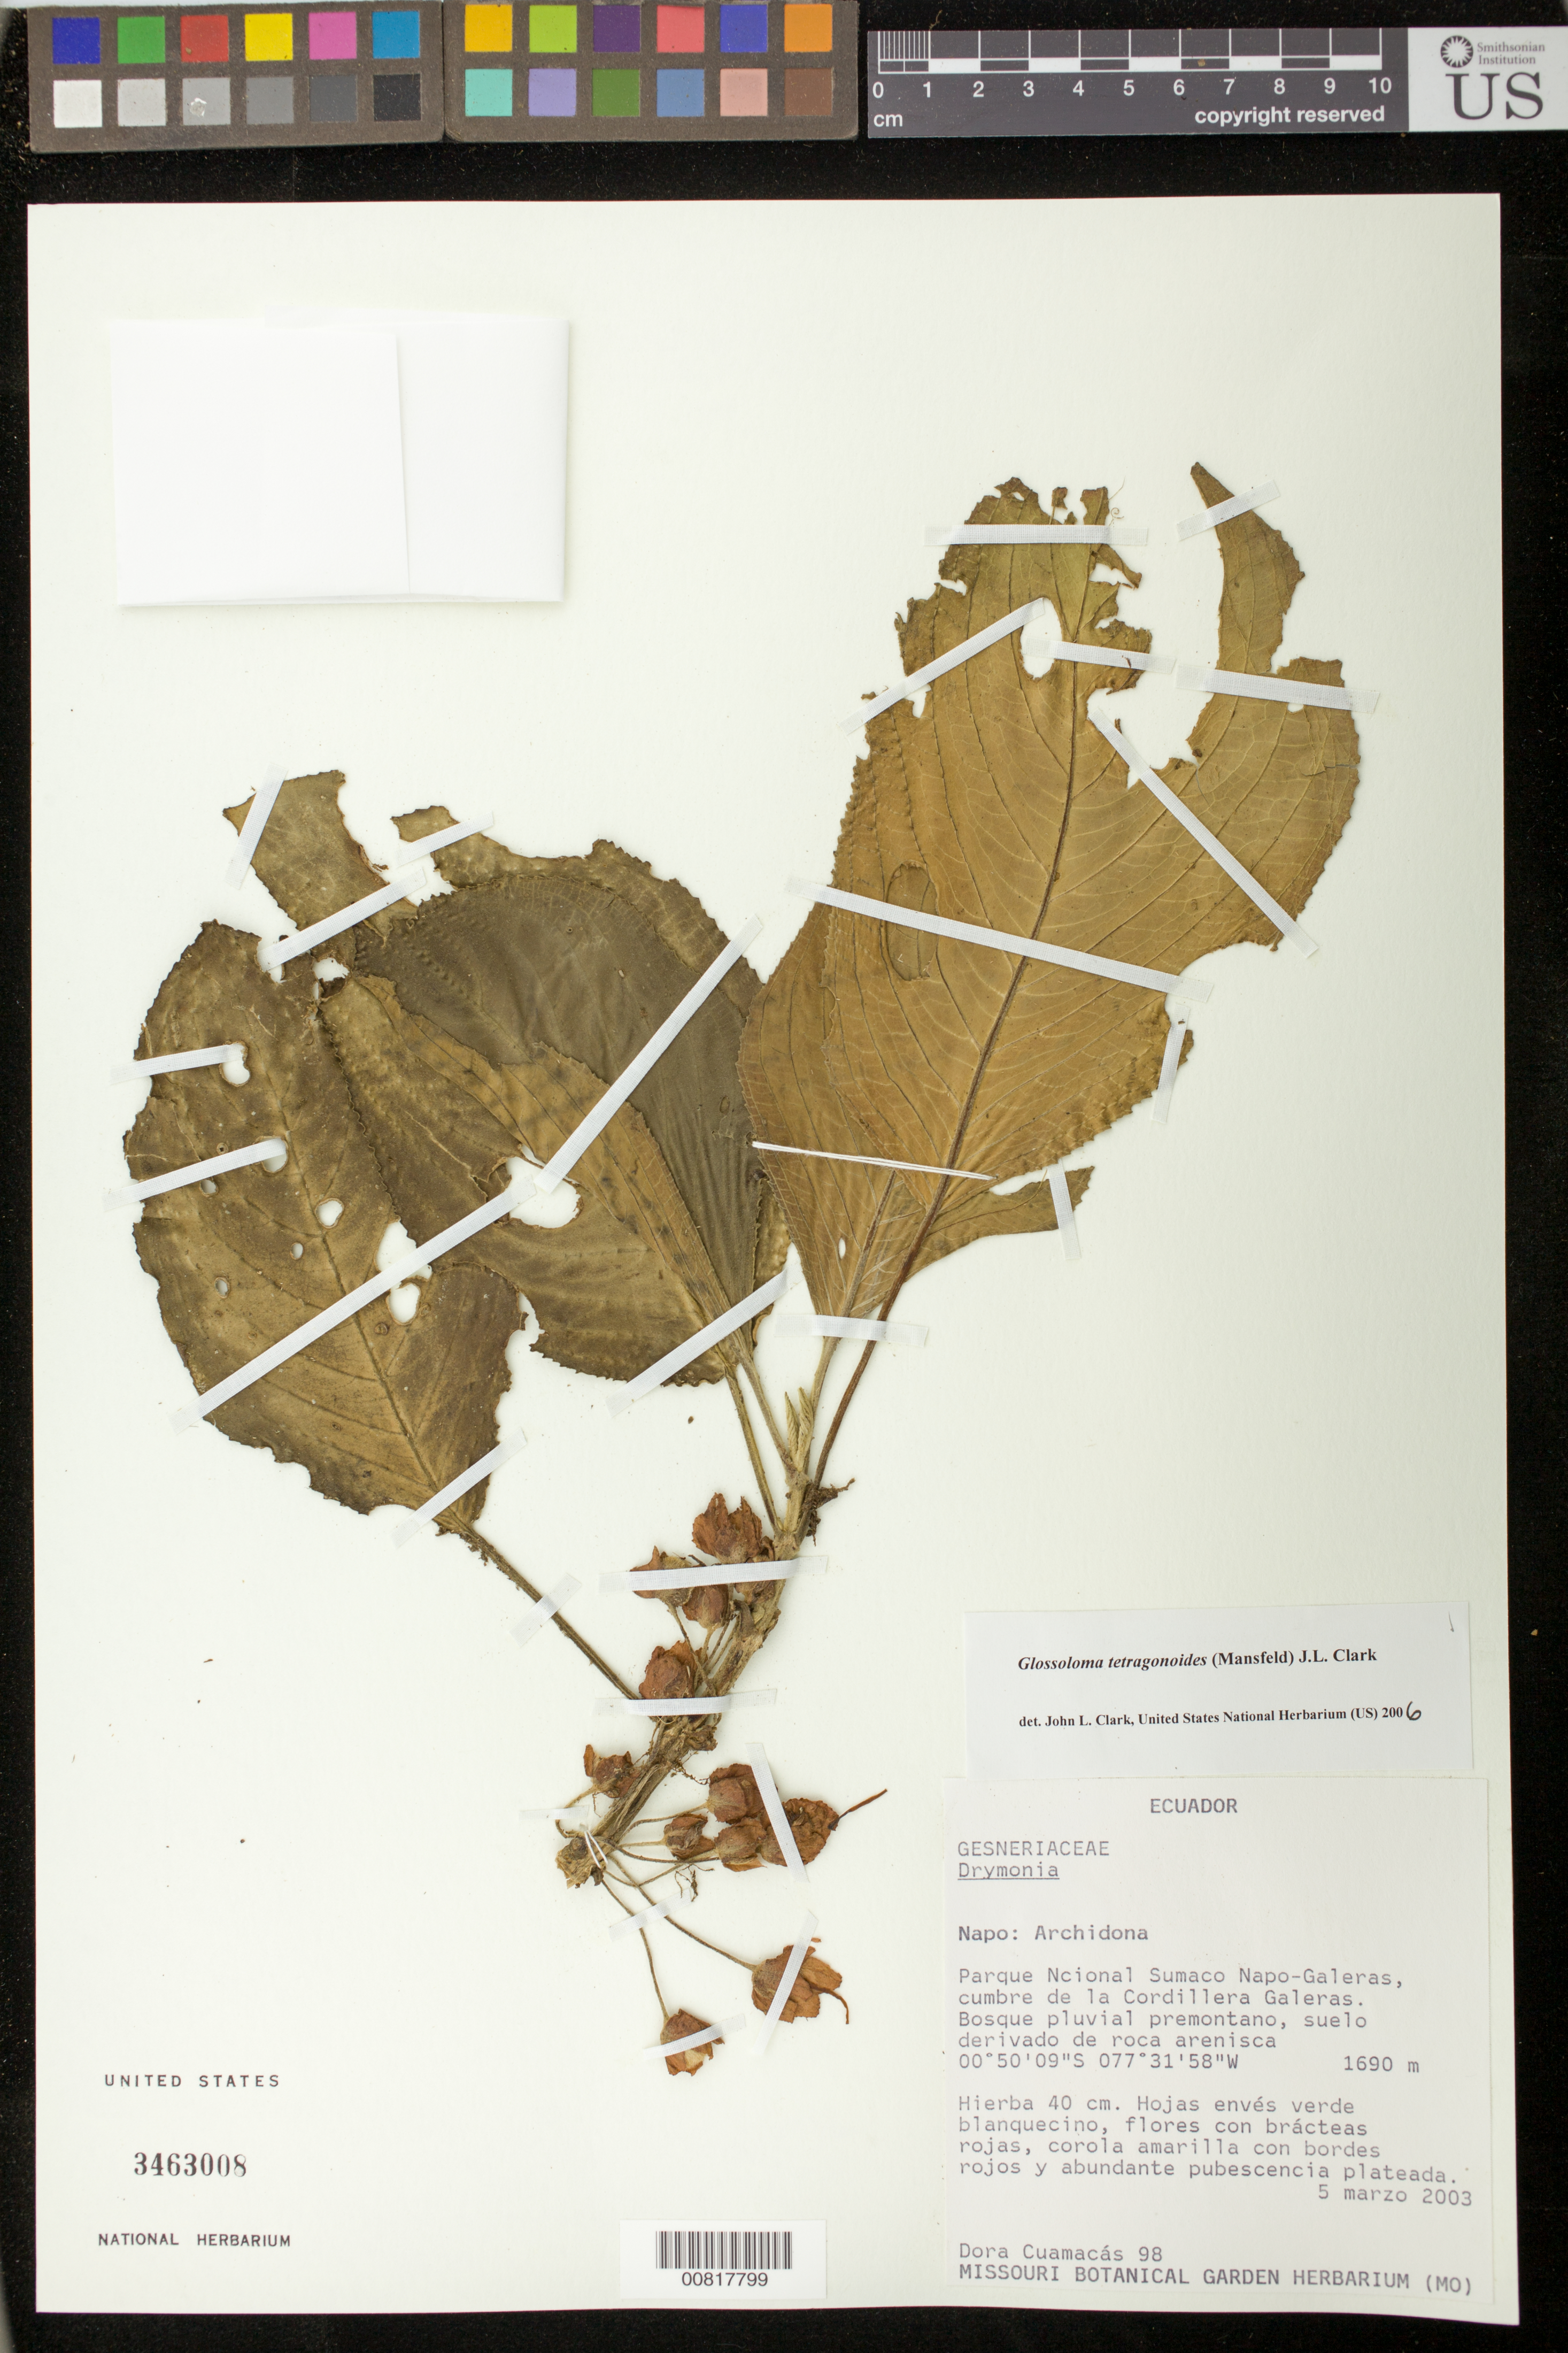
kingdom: Plantae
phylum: Tracheophyta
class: Magnoliopsida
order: Lamiales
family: Gesneriaceae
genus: Glossoloma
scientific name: Glossoloma tetragonoides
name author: (Mansf.) J.L. Clark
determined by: Clark, J. L., (SEL), The Marie Selby Botanical Garden (UNITED STATES)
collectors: D. Cuamacás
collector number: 98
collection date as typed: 05 Mar 2003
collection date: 2003-03-05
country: Ecuador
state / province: Napo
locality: Archidona. Parque Nacional Sumaco Napo-Galeras, cumbre de la Cordillera Galeras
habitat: Bosque pluvial premontano, suelo derivado de roca arenisca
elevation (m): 1690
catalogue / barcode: US 3463008